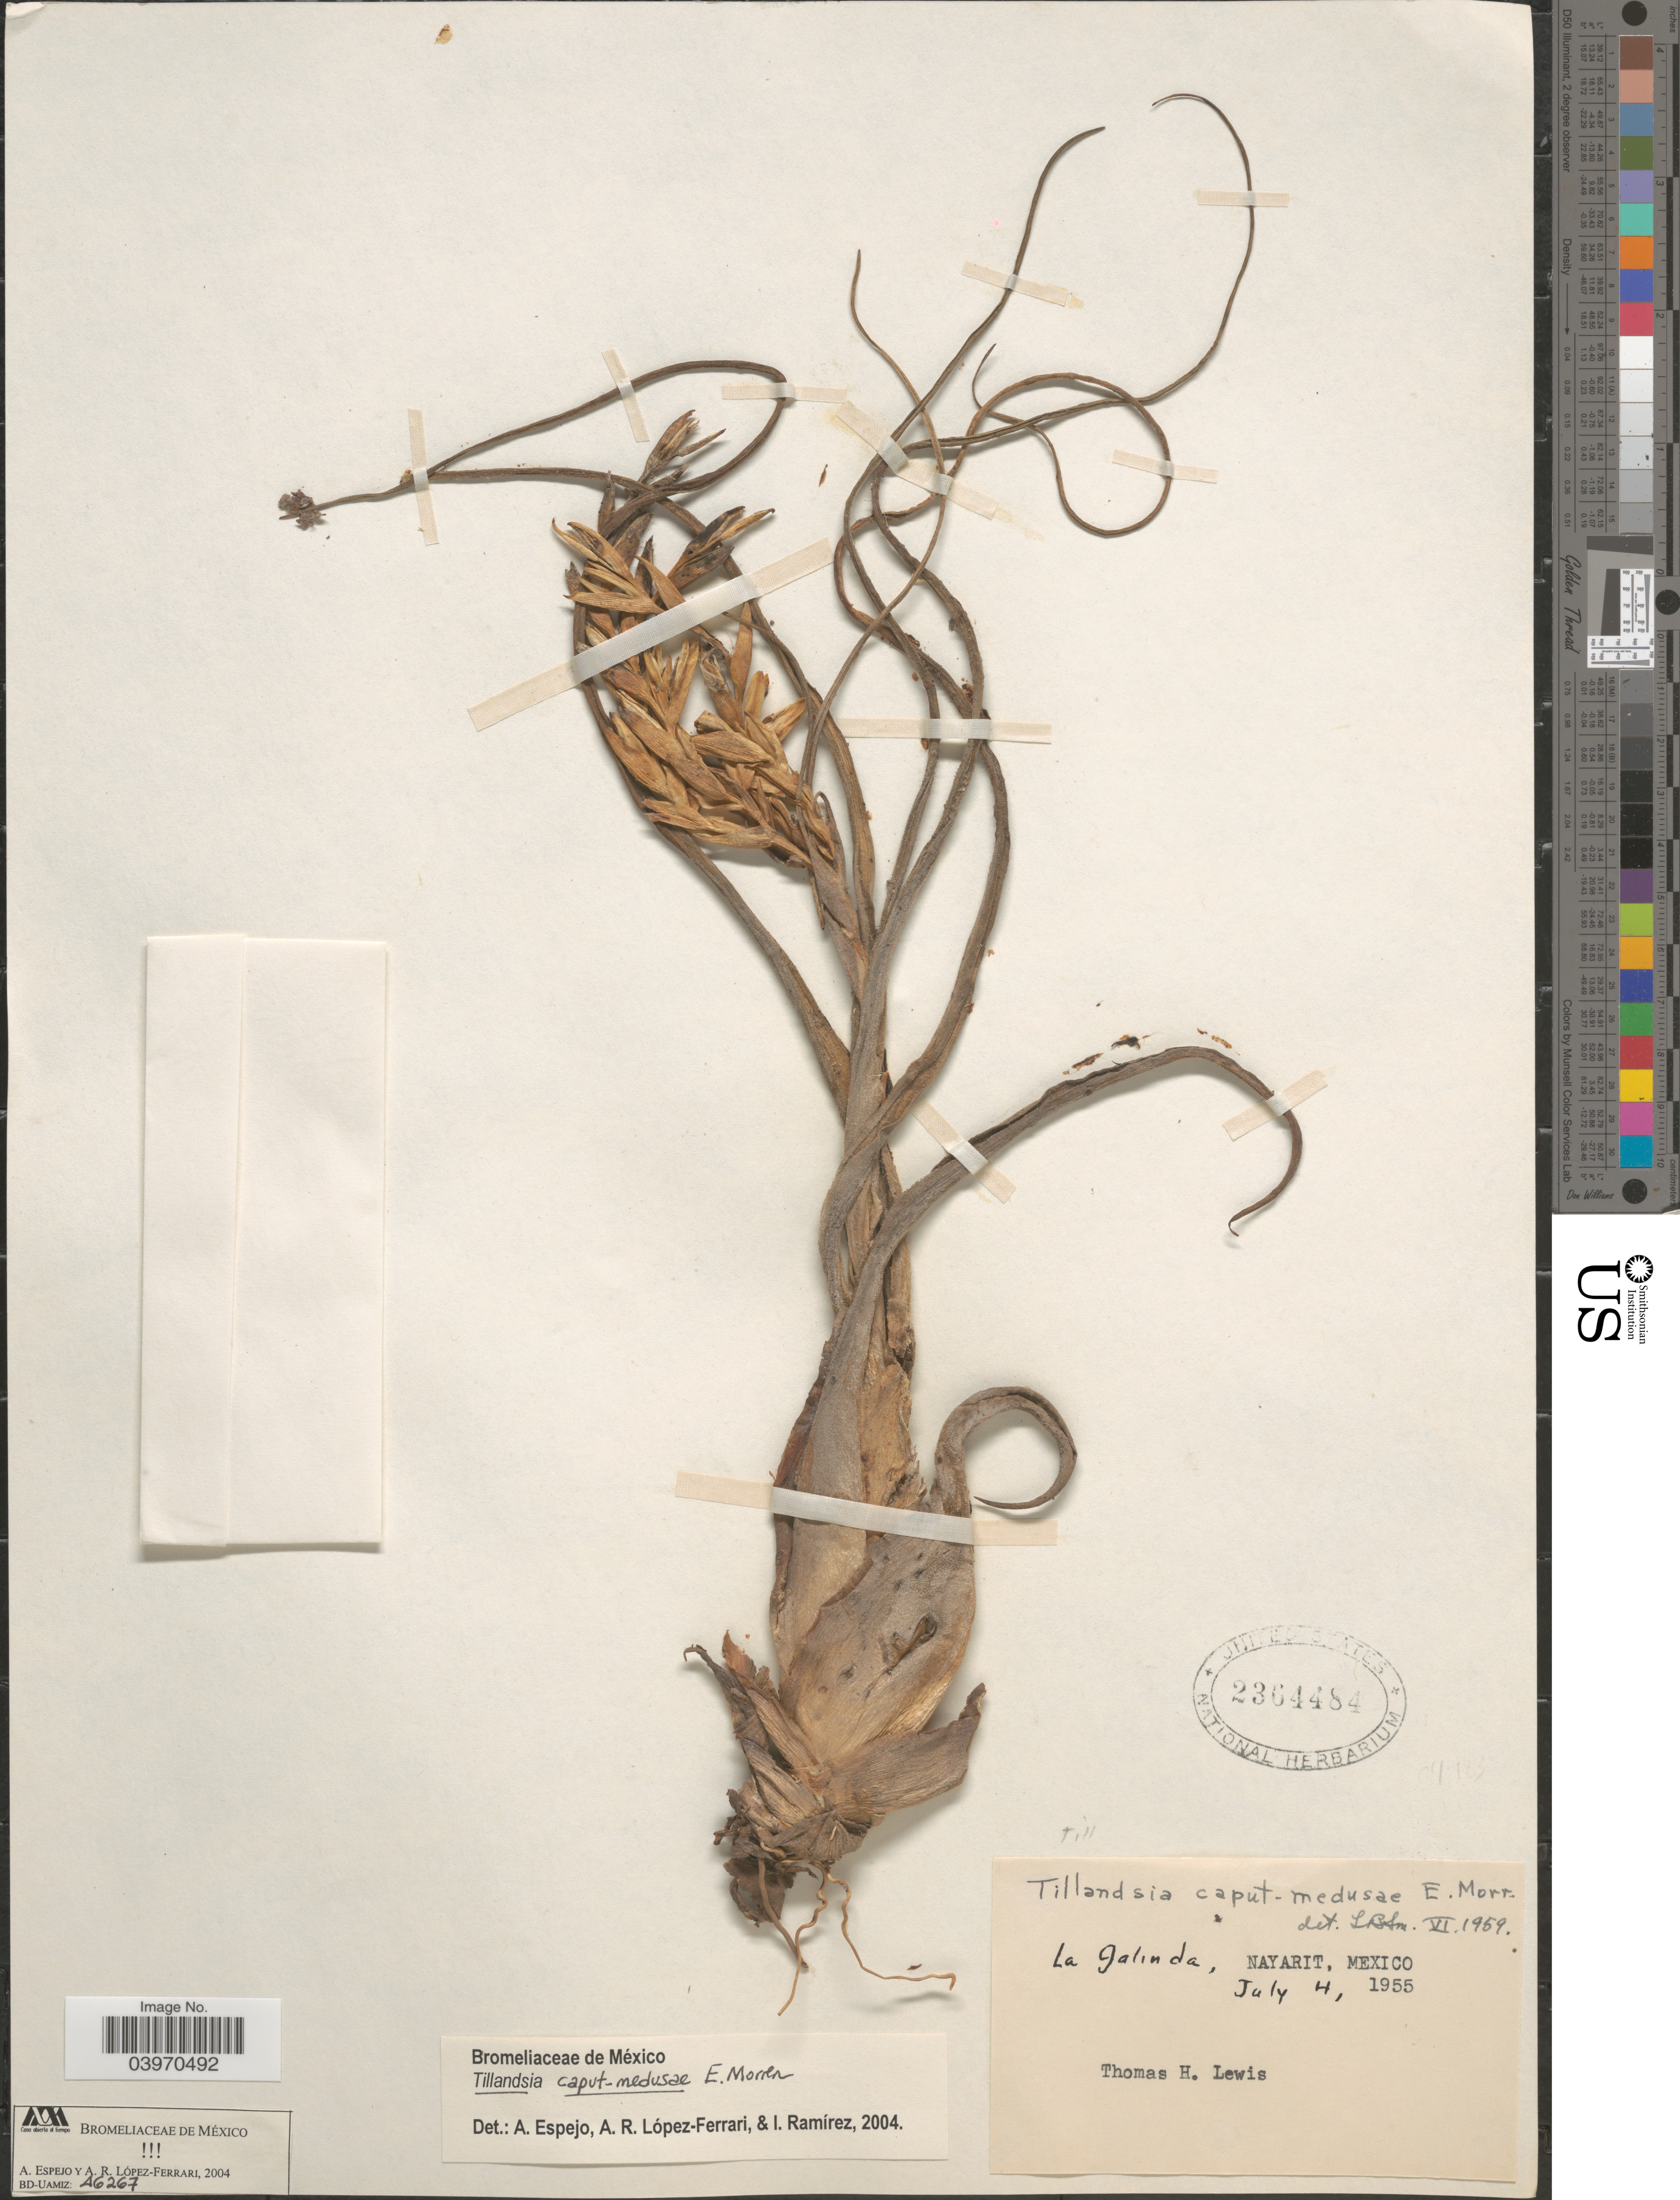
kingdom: Plantae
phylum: Tracheophyta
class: Liliopsida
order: Poales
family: Bromeliaceae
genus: Tillandsia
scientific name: Tillandsia caput-medusae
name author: É. Morren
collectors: T. H. Lewis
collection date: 1955-07-04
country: Mexico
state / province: Nayarit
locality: La Galinda.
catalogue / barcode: US 2364484